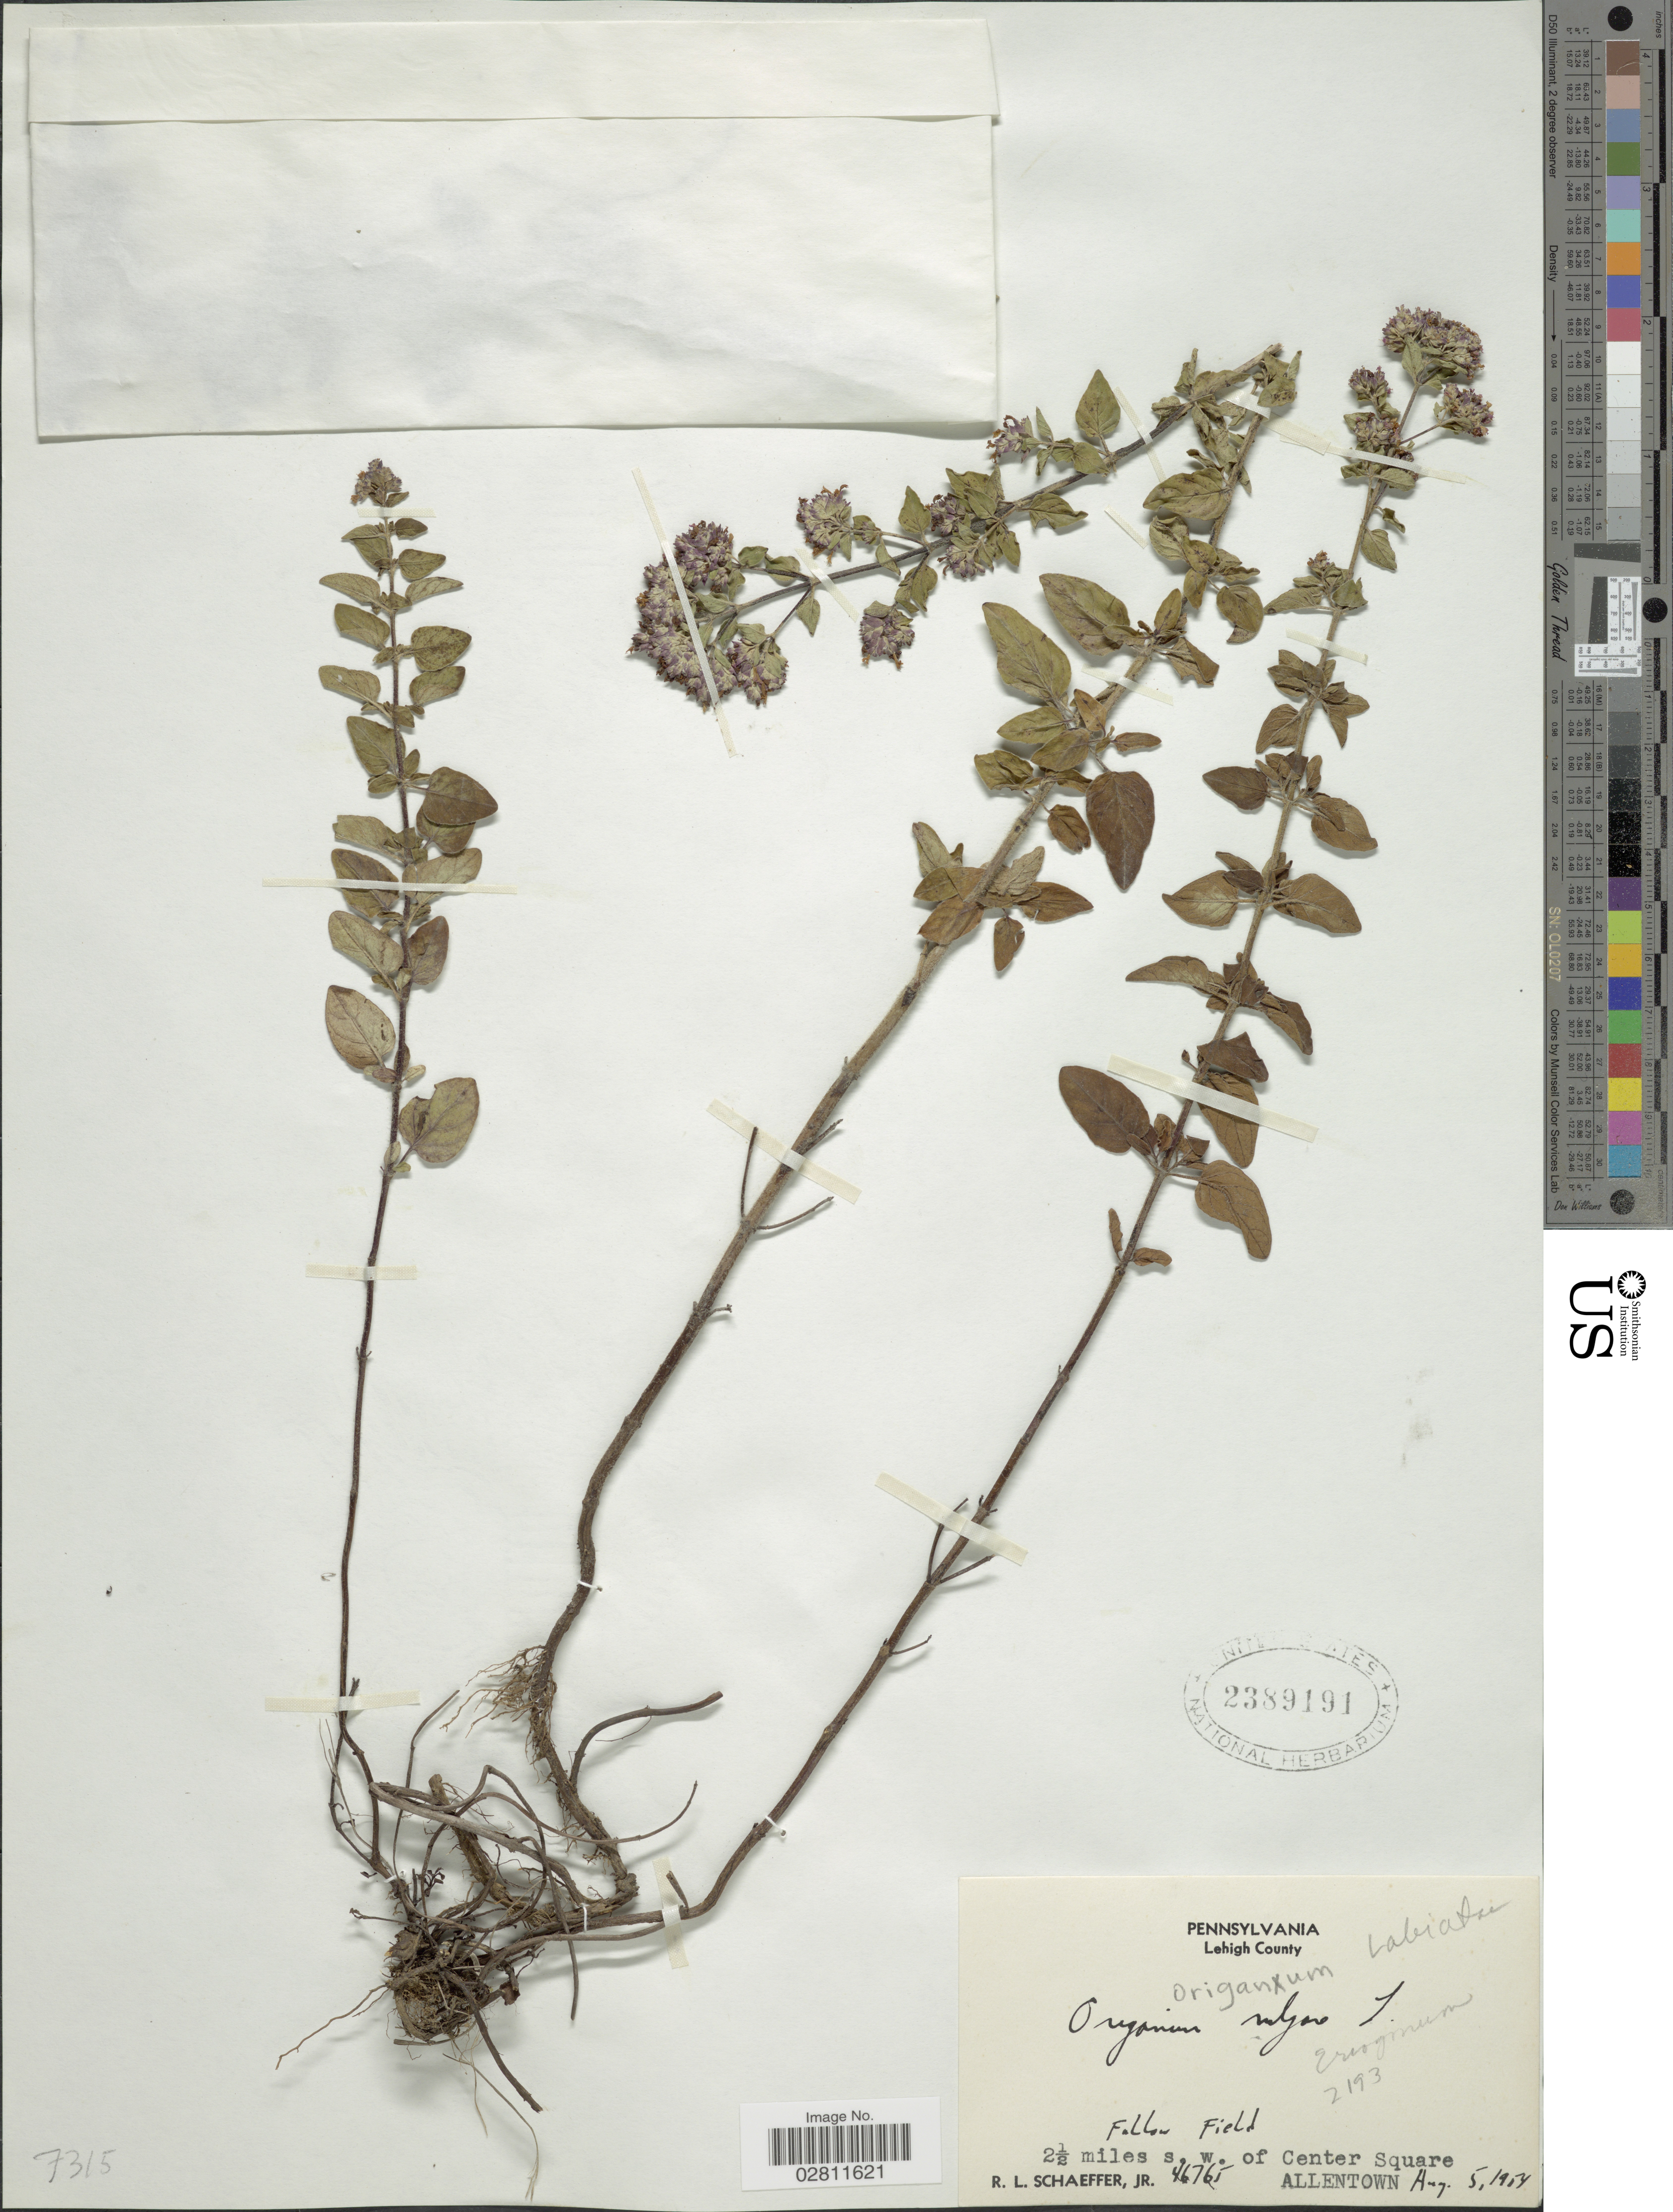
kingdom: Plantae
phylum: Tracheophyta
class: Magnoliopsida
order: Lamiales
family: Lamiaceae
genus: Origanum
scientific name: Origanum vulgare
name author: L.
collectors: R. L. Schaeffer Jr.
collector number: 46765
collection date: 1954-08-05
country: United States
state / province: Pennsylvania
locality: Lehigh County, 2½ miles s.w. of Center Square, Allentown.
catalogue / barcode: US 2389191